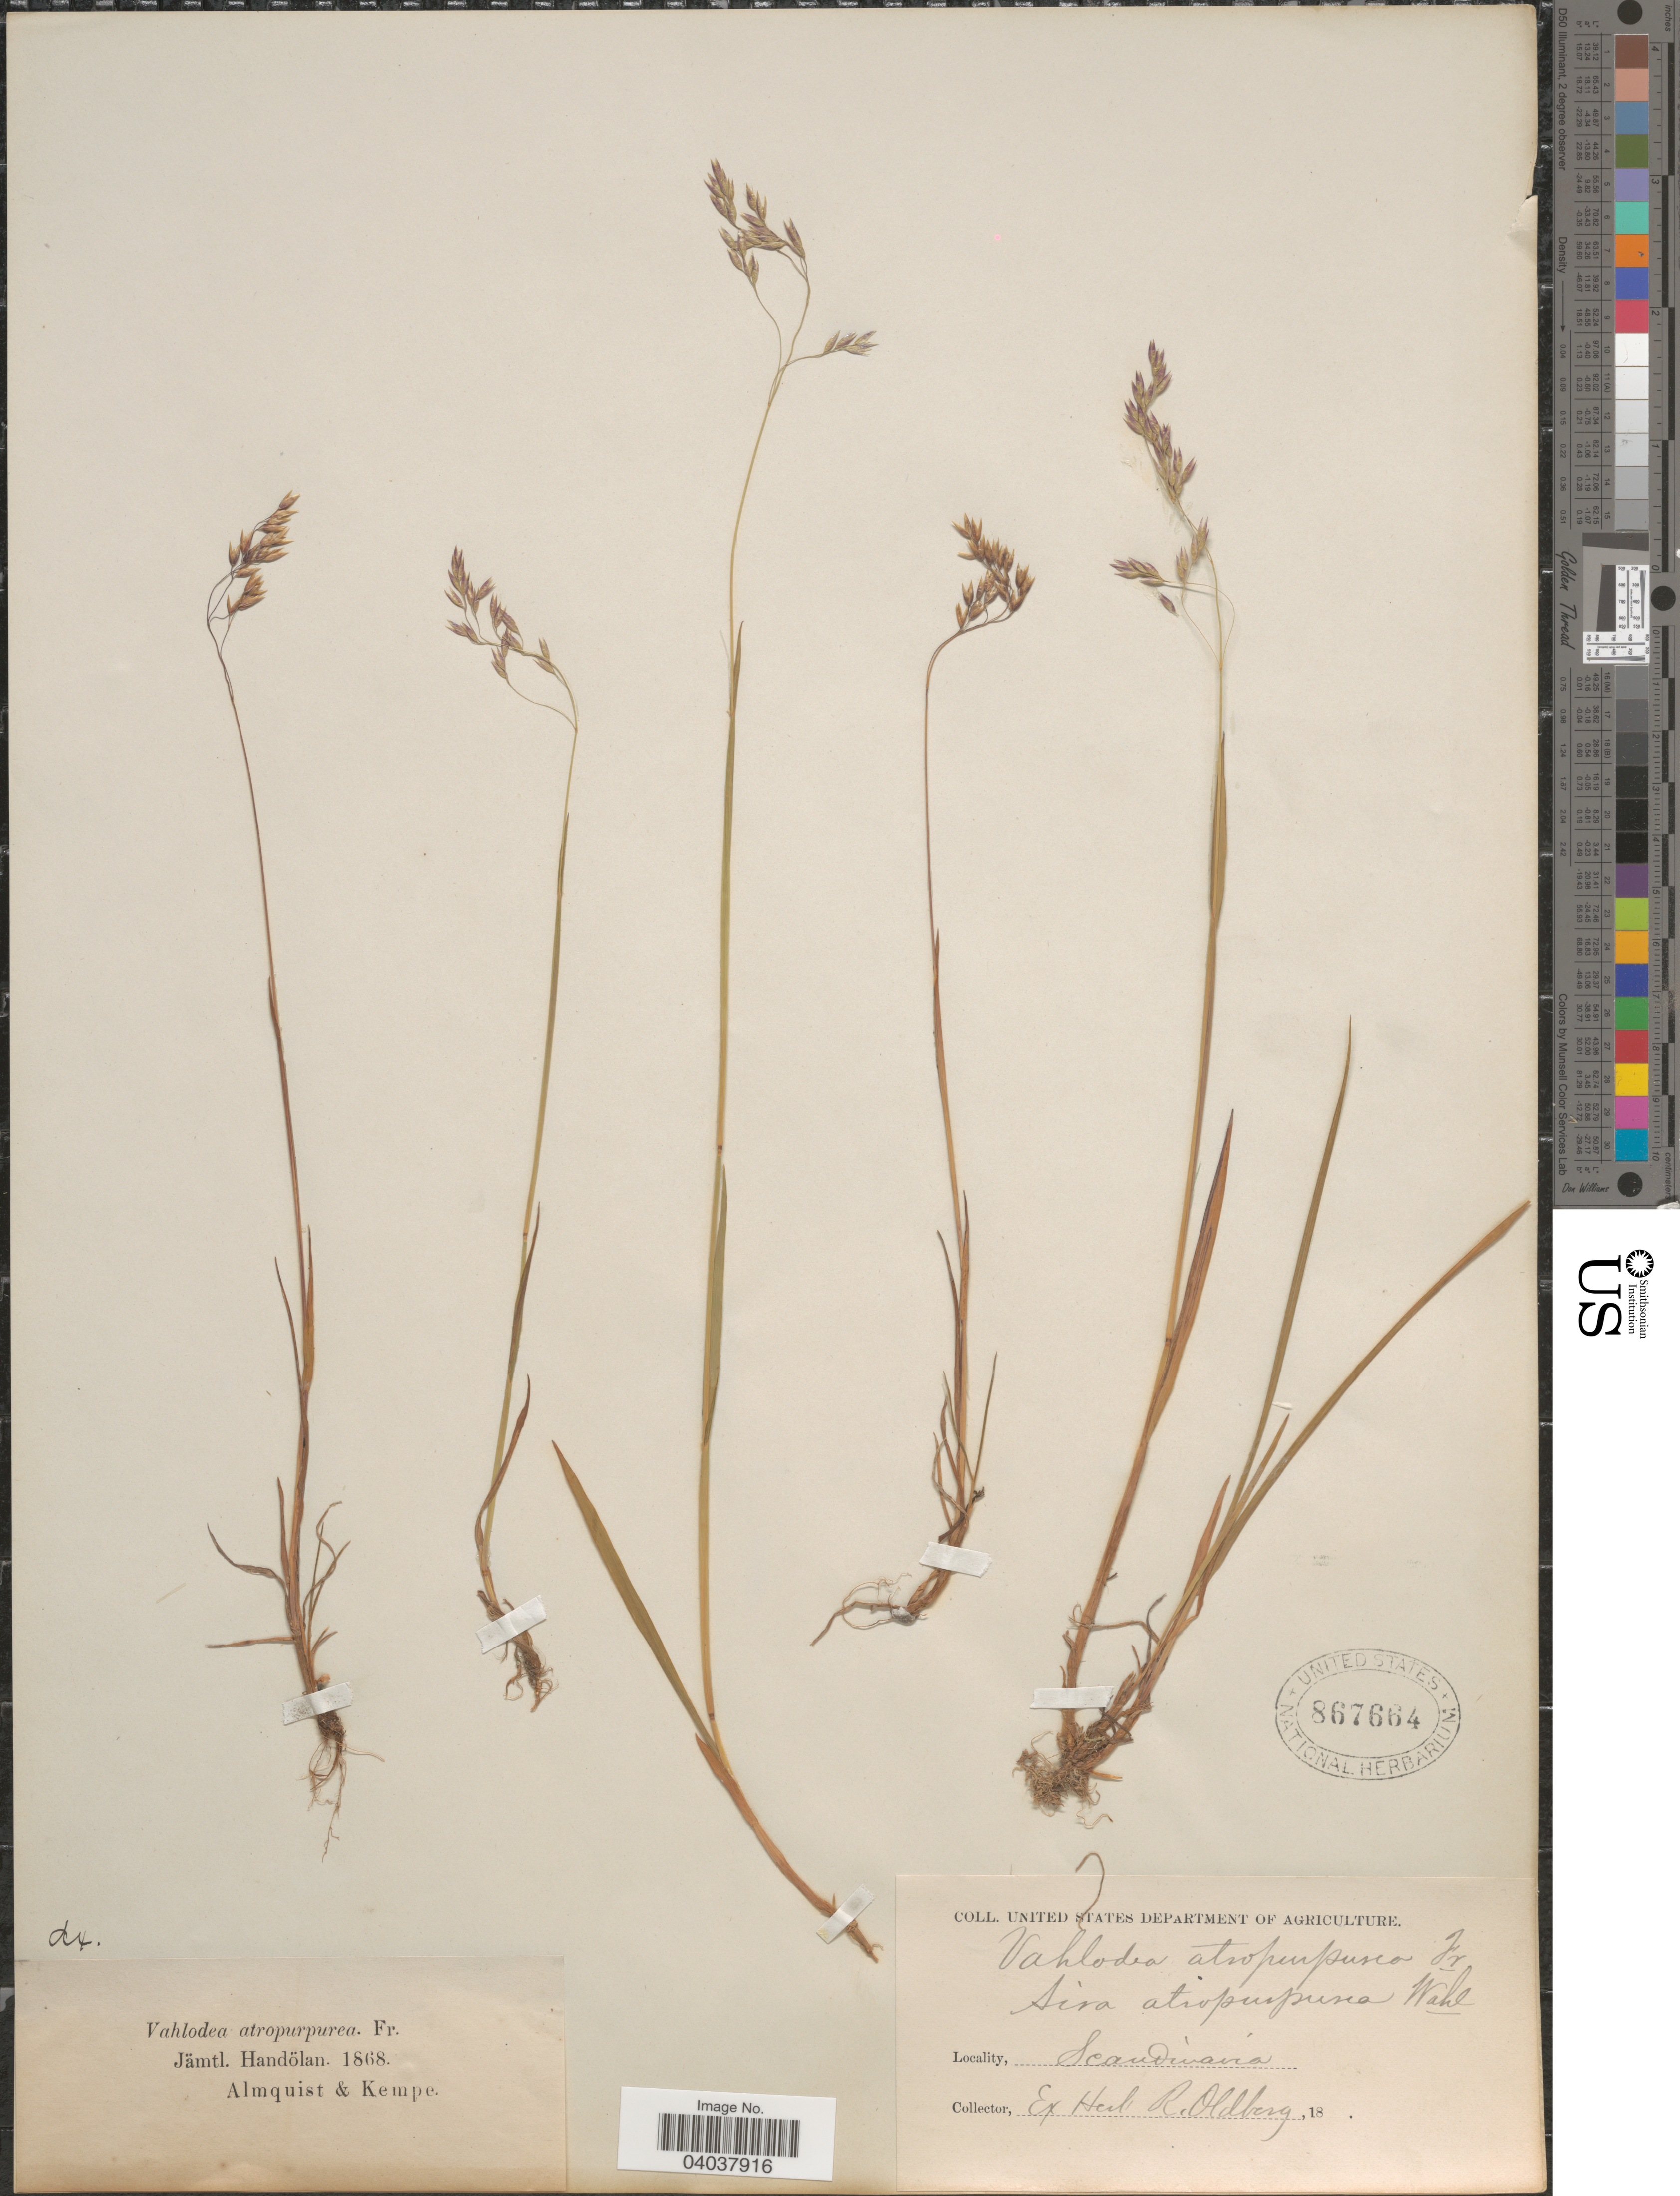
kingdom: Plantae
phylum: Tracheophyta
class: Liliopsida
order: Poales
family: Poaceae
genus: Vahlodea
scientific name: Vahlodea atropurpurea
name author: (Wahlenb.) Fr. ex Hartm.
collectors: Almquist & Kempe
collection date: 1868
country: Sweden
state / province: Jämtland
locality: Jämtl. Handölan. Scandinavia.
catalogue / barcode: US 867664